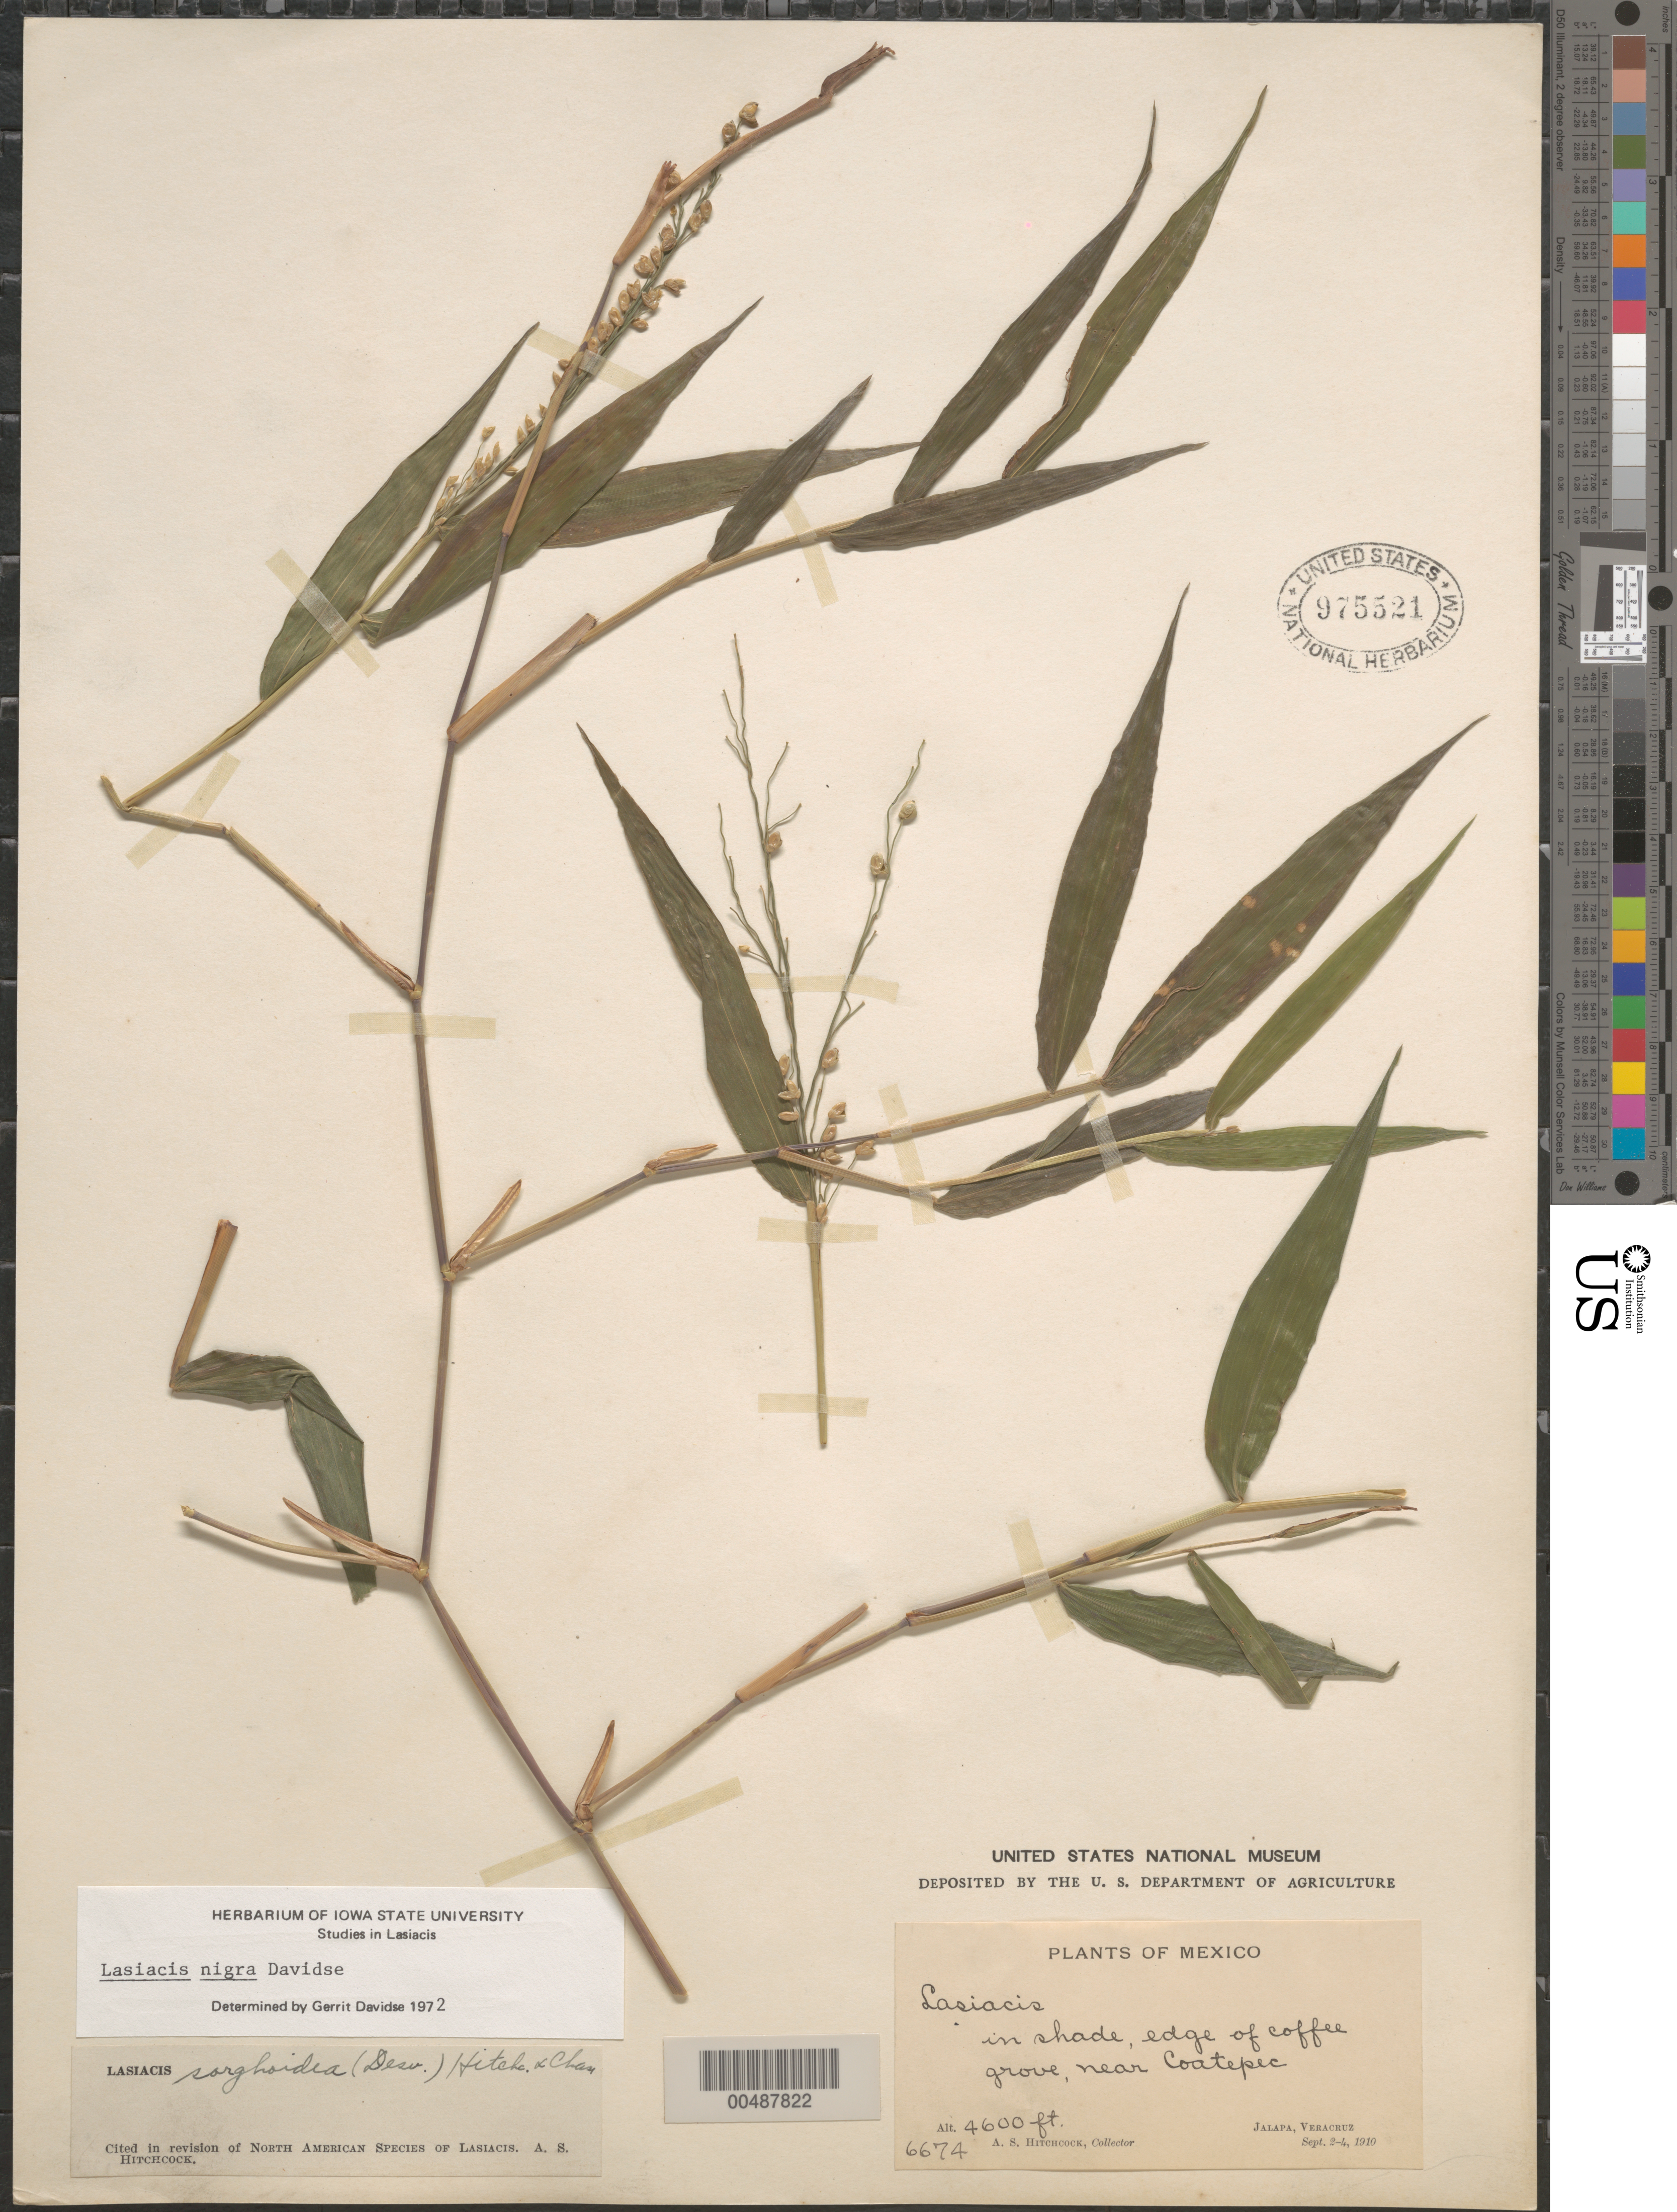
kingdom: Plantae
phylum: Tracheophyta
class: Liliopsida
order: Poales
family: Poaceae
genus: Lasiacis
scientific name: Lasiacis maxonii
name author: Swallen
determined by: Davidse, Gerrit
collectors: A. S. Hitchcock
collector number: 6674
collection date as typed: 2 Sep 1910 to 4 Sep 1910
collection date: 1910-09-02/1910-09-04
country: Mexico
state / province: Veracruz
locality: Near Coatepec, Jalapa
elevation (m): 1402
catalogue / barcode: US 975521